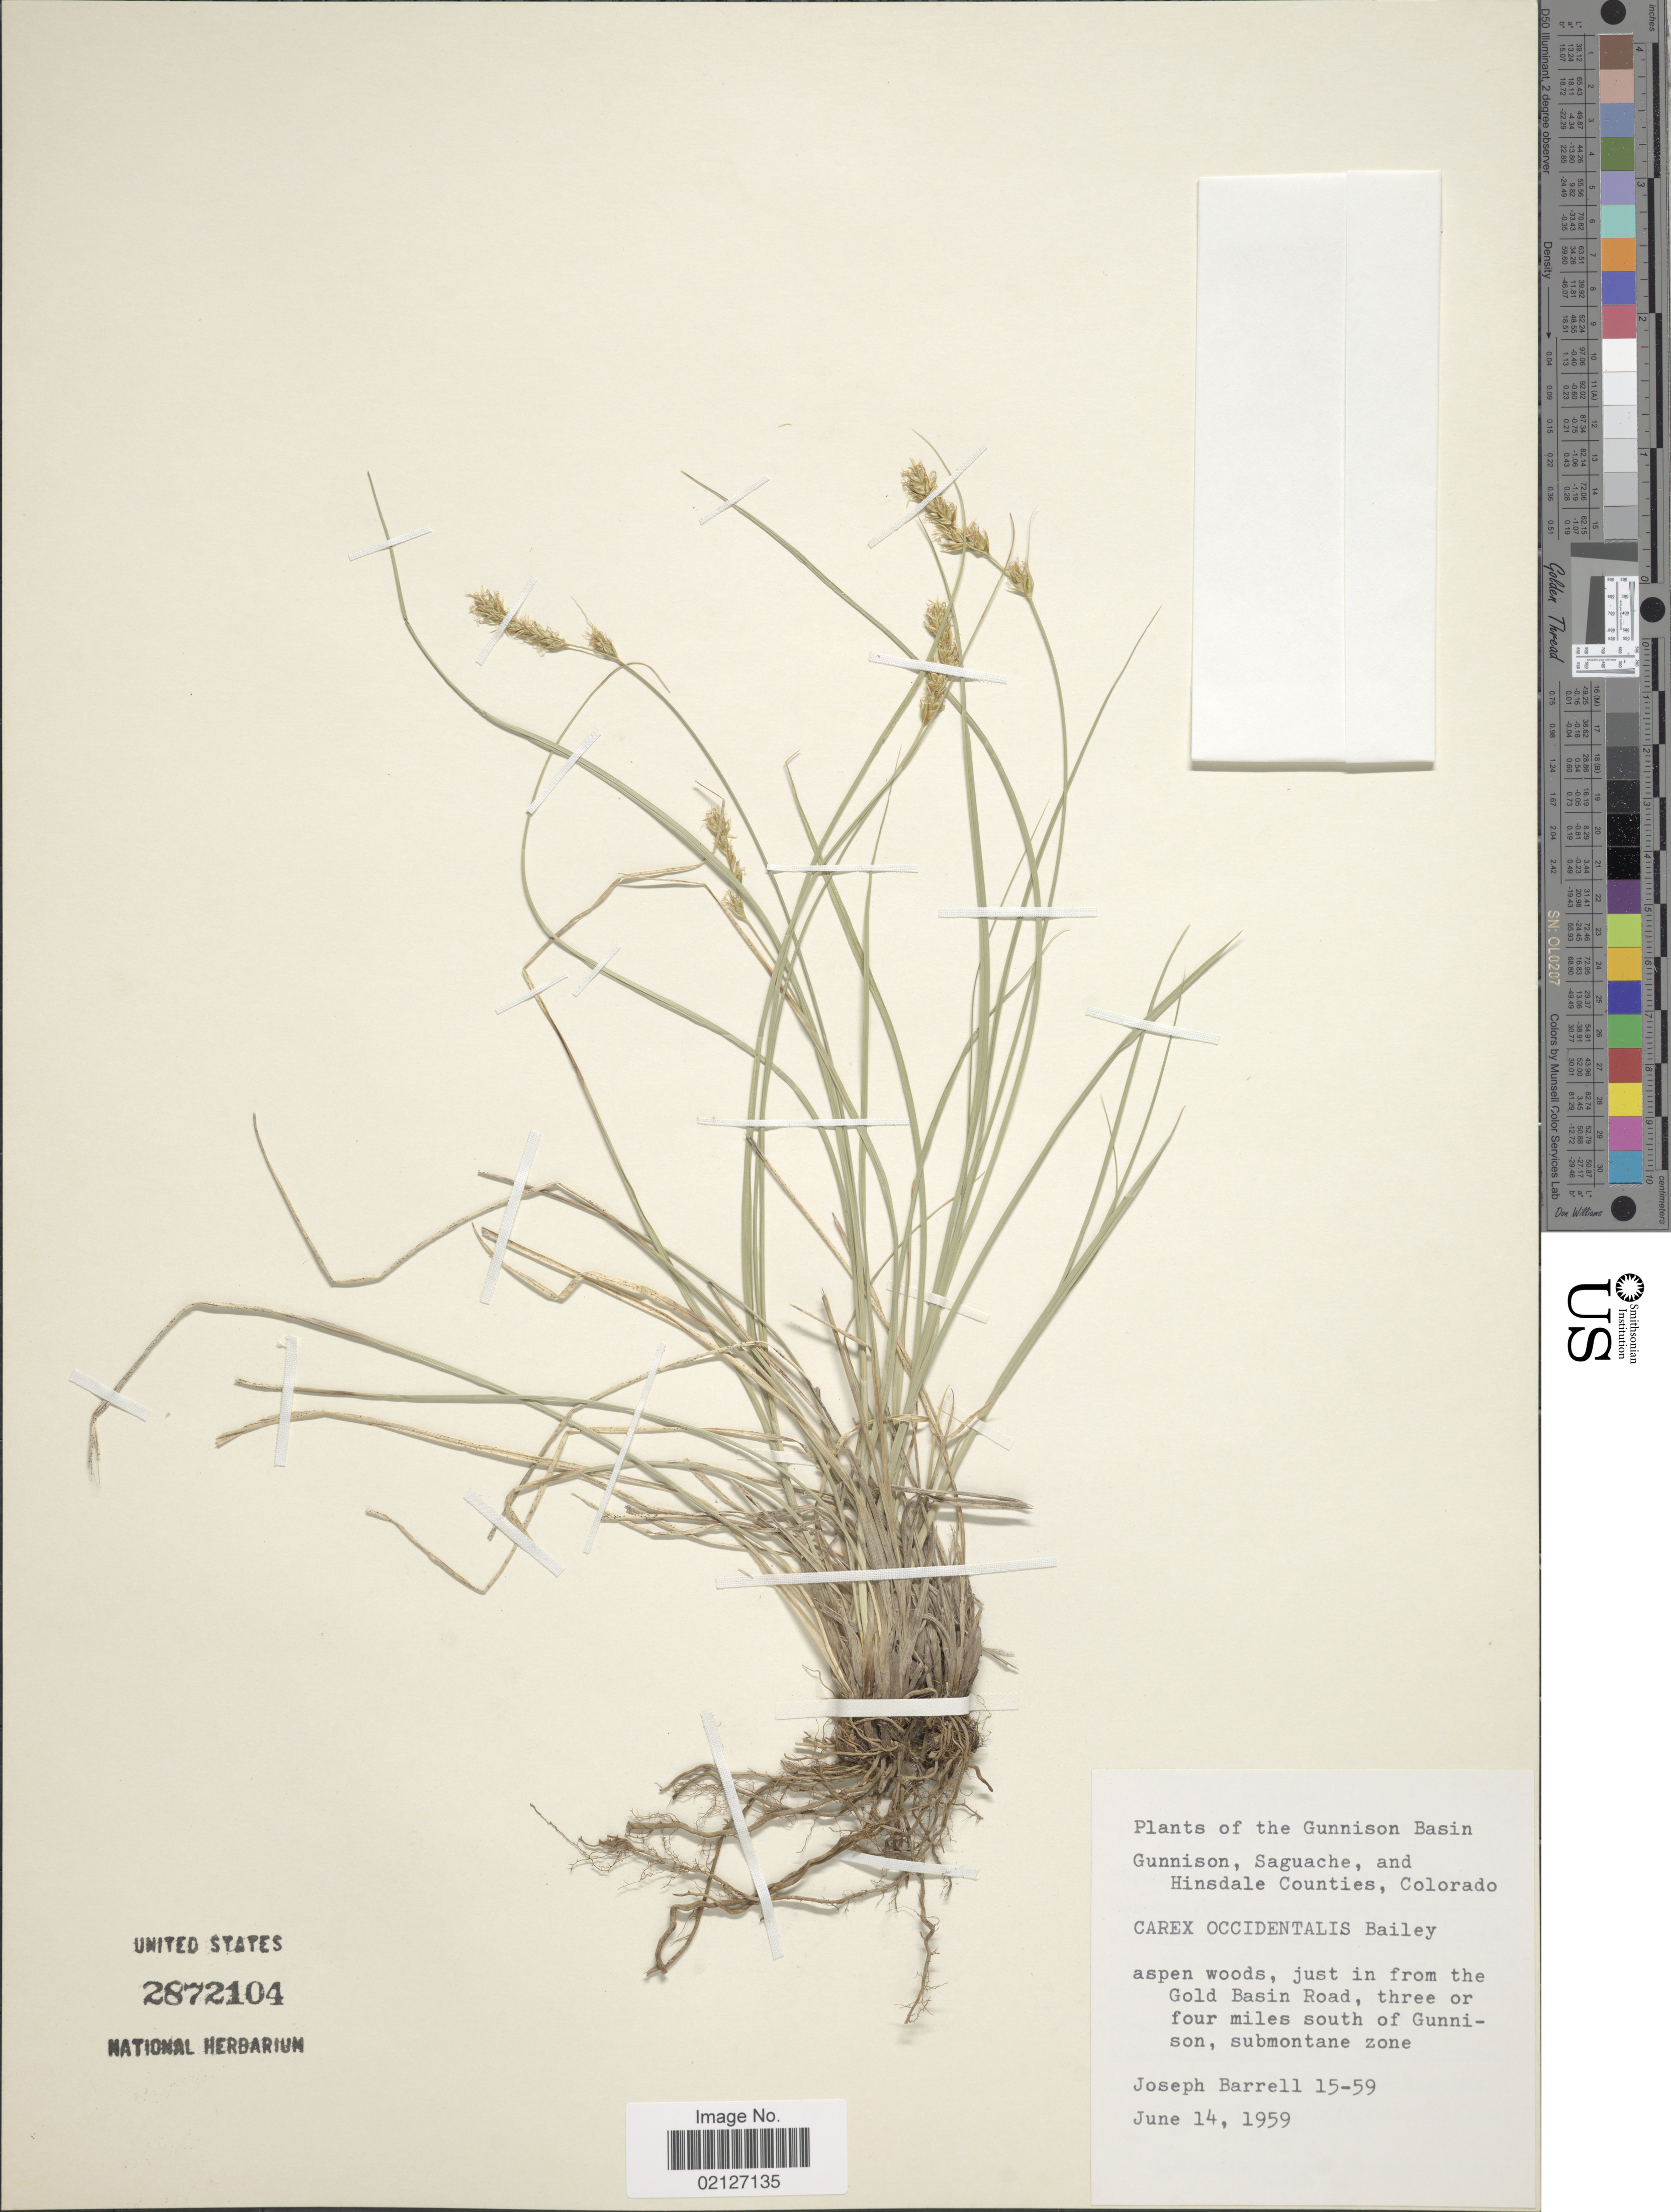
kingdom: Plantae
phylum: Tracheophyta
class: Liliopsida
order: Poales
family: Cyperaceae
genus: Carex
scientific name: Carex occidentalis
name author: L.H. Bailey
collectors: J. Barrell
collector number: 15-59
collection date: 1959-06-14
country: United States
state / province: Colorado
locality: Gunnison Basin, Gunnison, Saguache, and Hinsdale Counties, just in from the Gold Basin Road, three or four miles south of Gunnison, submontane zone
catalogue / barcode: US 2872104